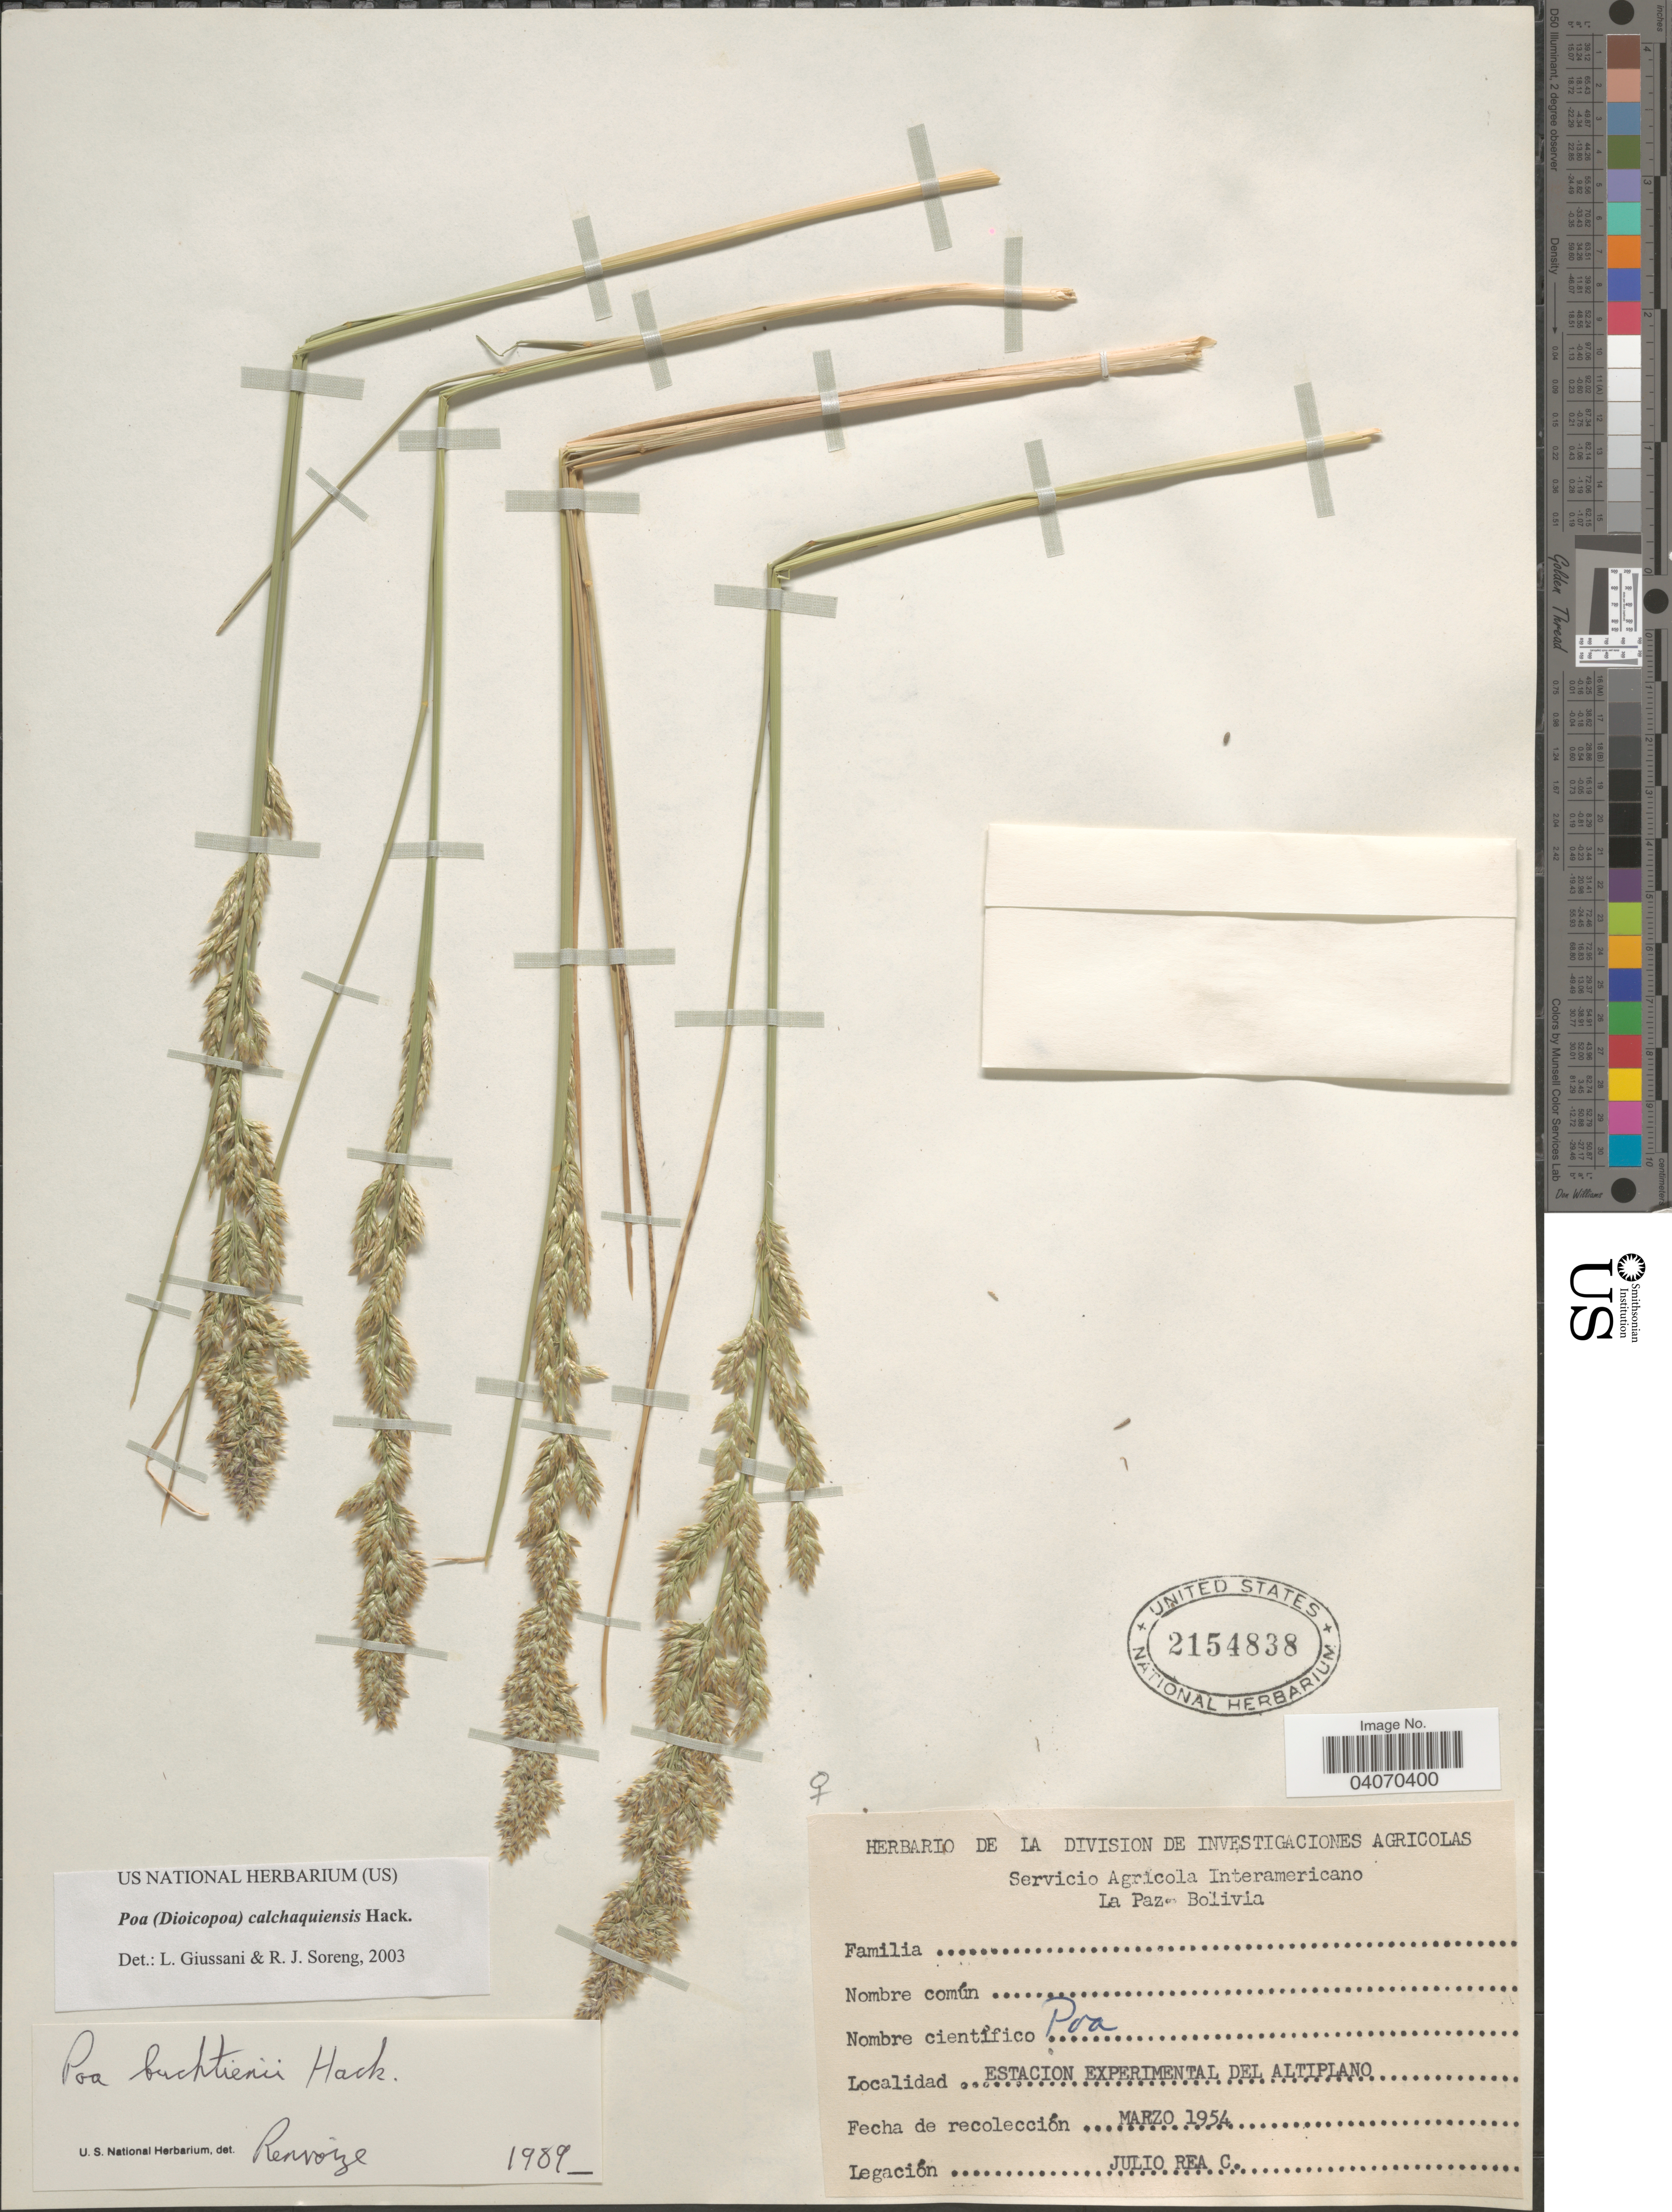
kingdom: Plantae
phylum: Tracheophyta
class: Liliopsida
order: Poales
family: Poaceae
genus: Poa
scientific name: Poa calchaquiensis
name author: Hack.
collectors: J. Rea C.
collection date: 1954-03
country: Bolivia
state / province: La Paz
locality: Estacion Experimental del Altiplano.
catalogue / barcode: US 2154838